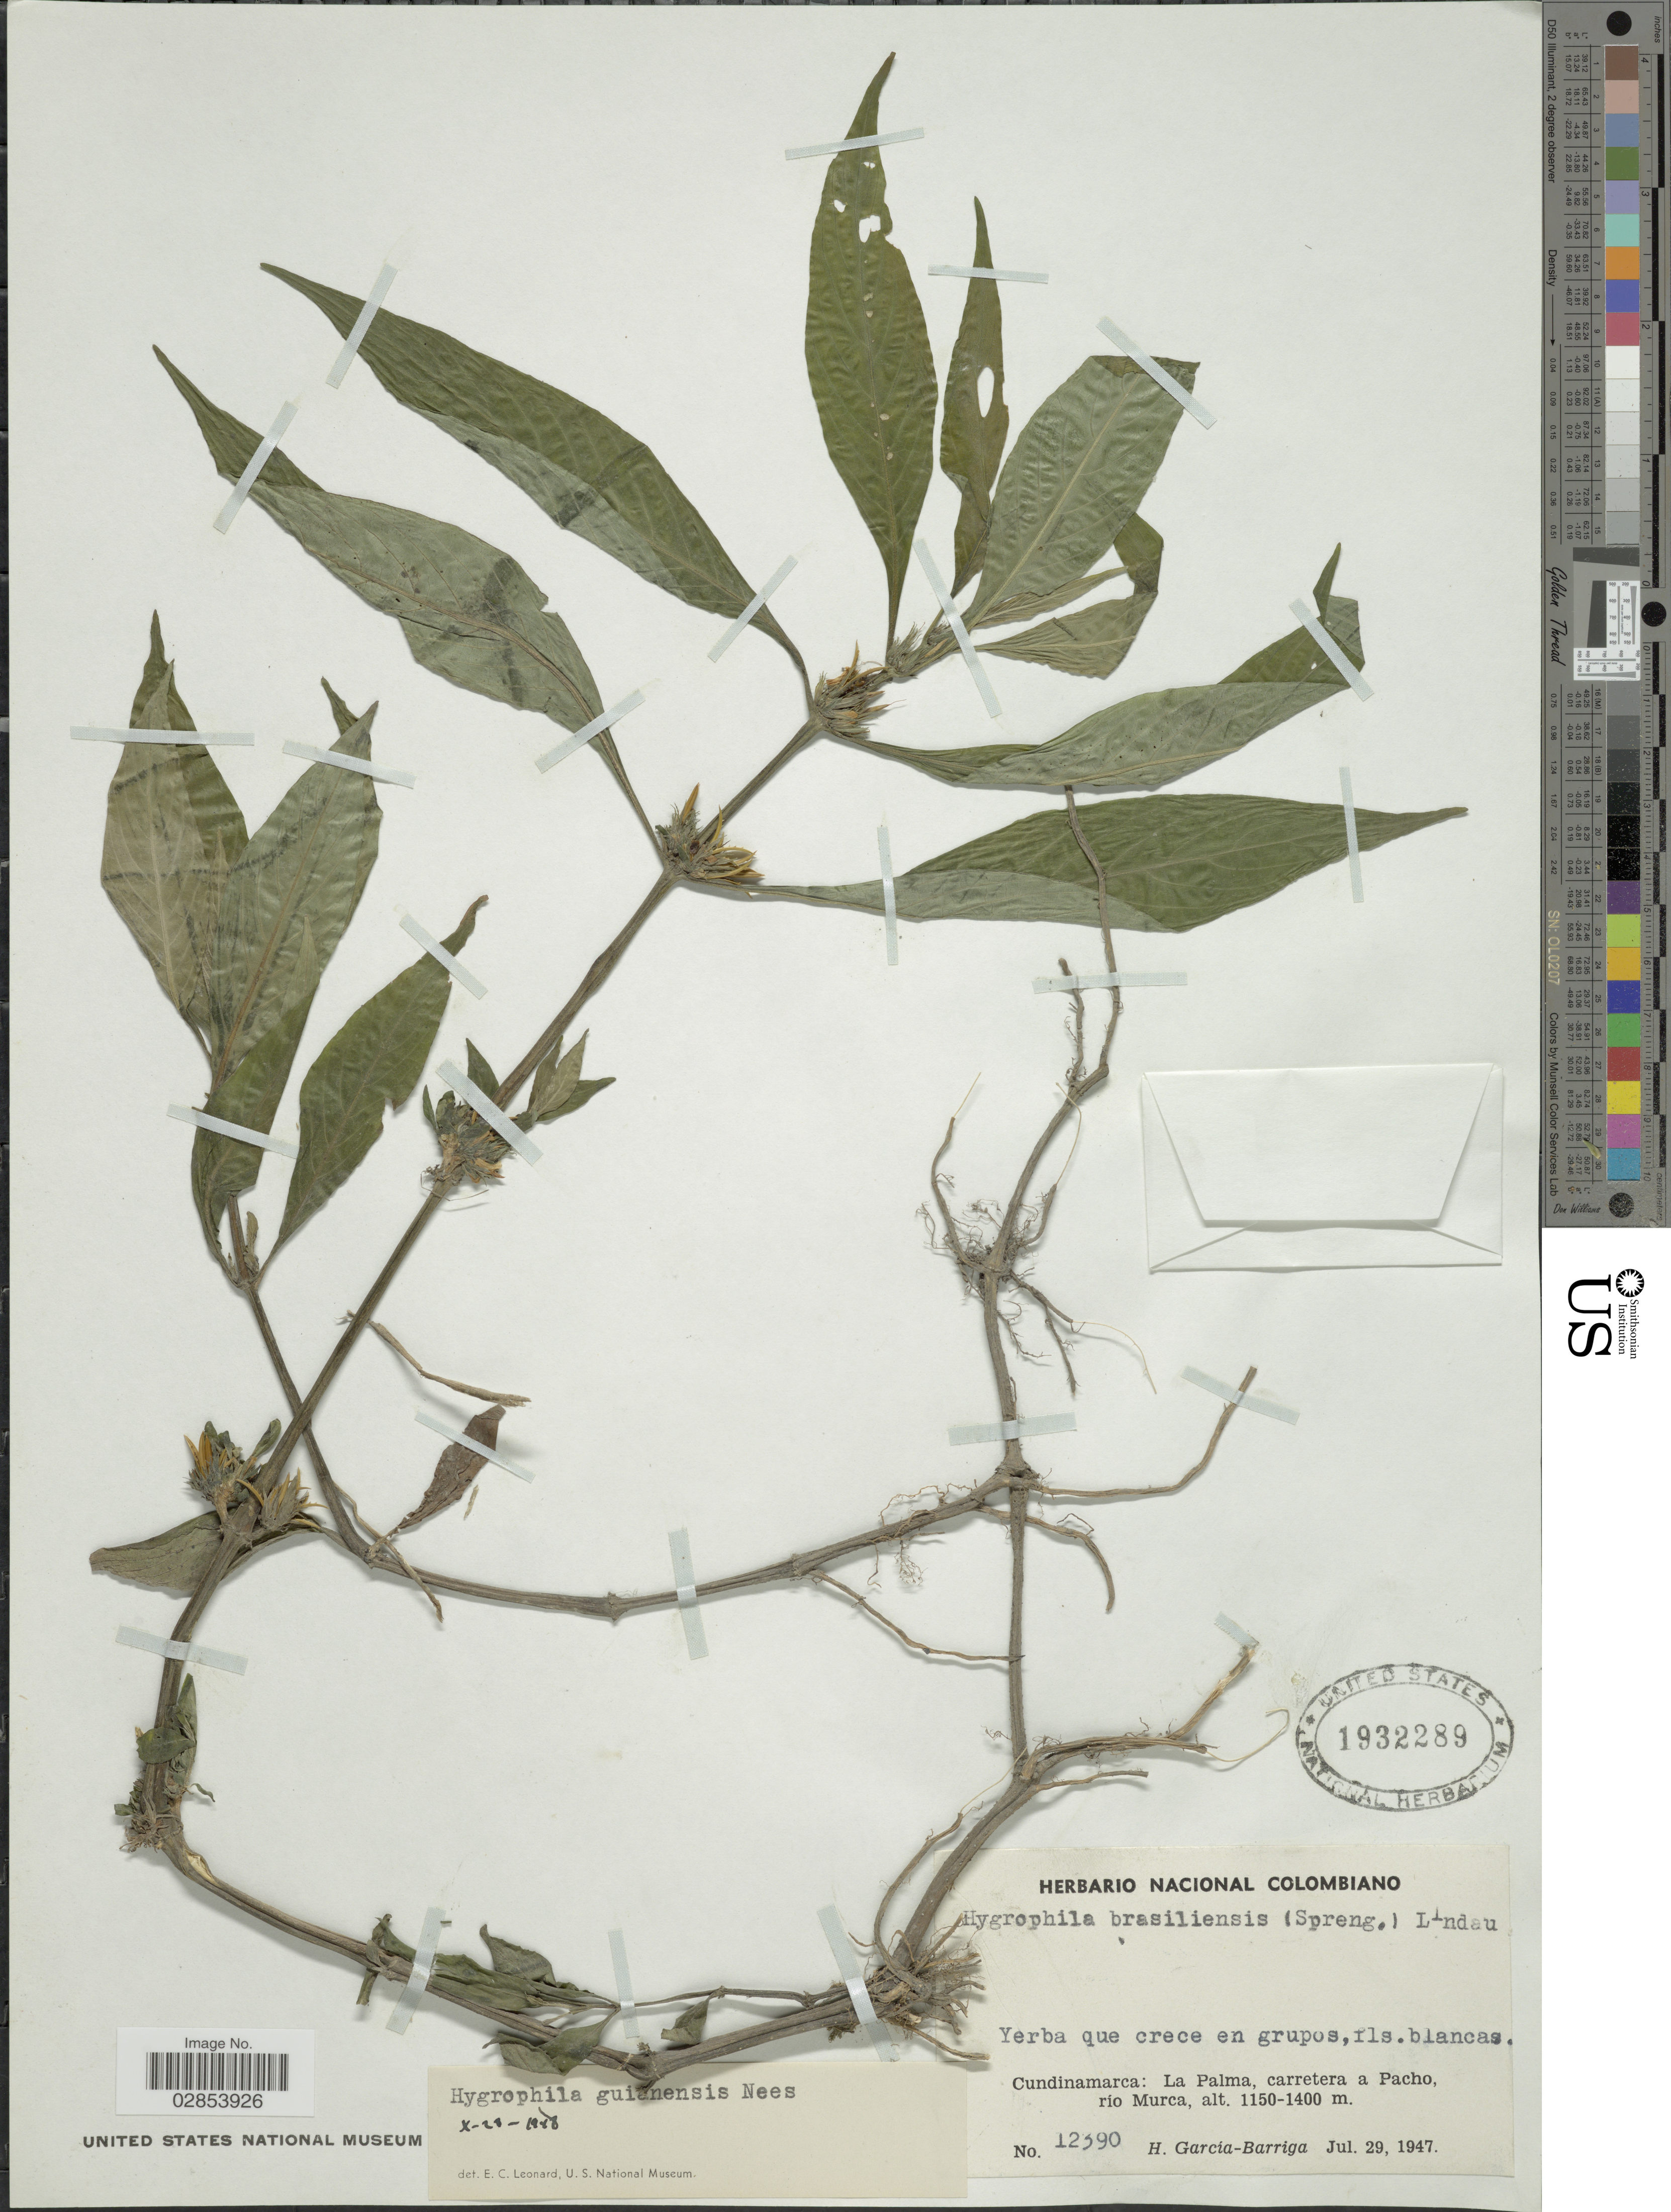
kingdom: Plantae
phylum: Tracheophyta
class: Magnoliopsida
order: Lamiales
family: Acanthaceae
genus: Hygrophila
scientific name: Hygrophila costata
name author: Nees & T. Nees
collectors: H. García Barriga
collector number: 12390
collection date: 1948-07-29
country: Colombia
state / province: Cundinamarca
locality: La Palma, carretera a Pacho río Murca.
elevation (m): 1150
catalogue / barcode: US 1932289